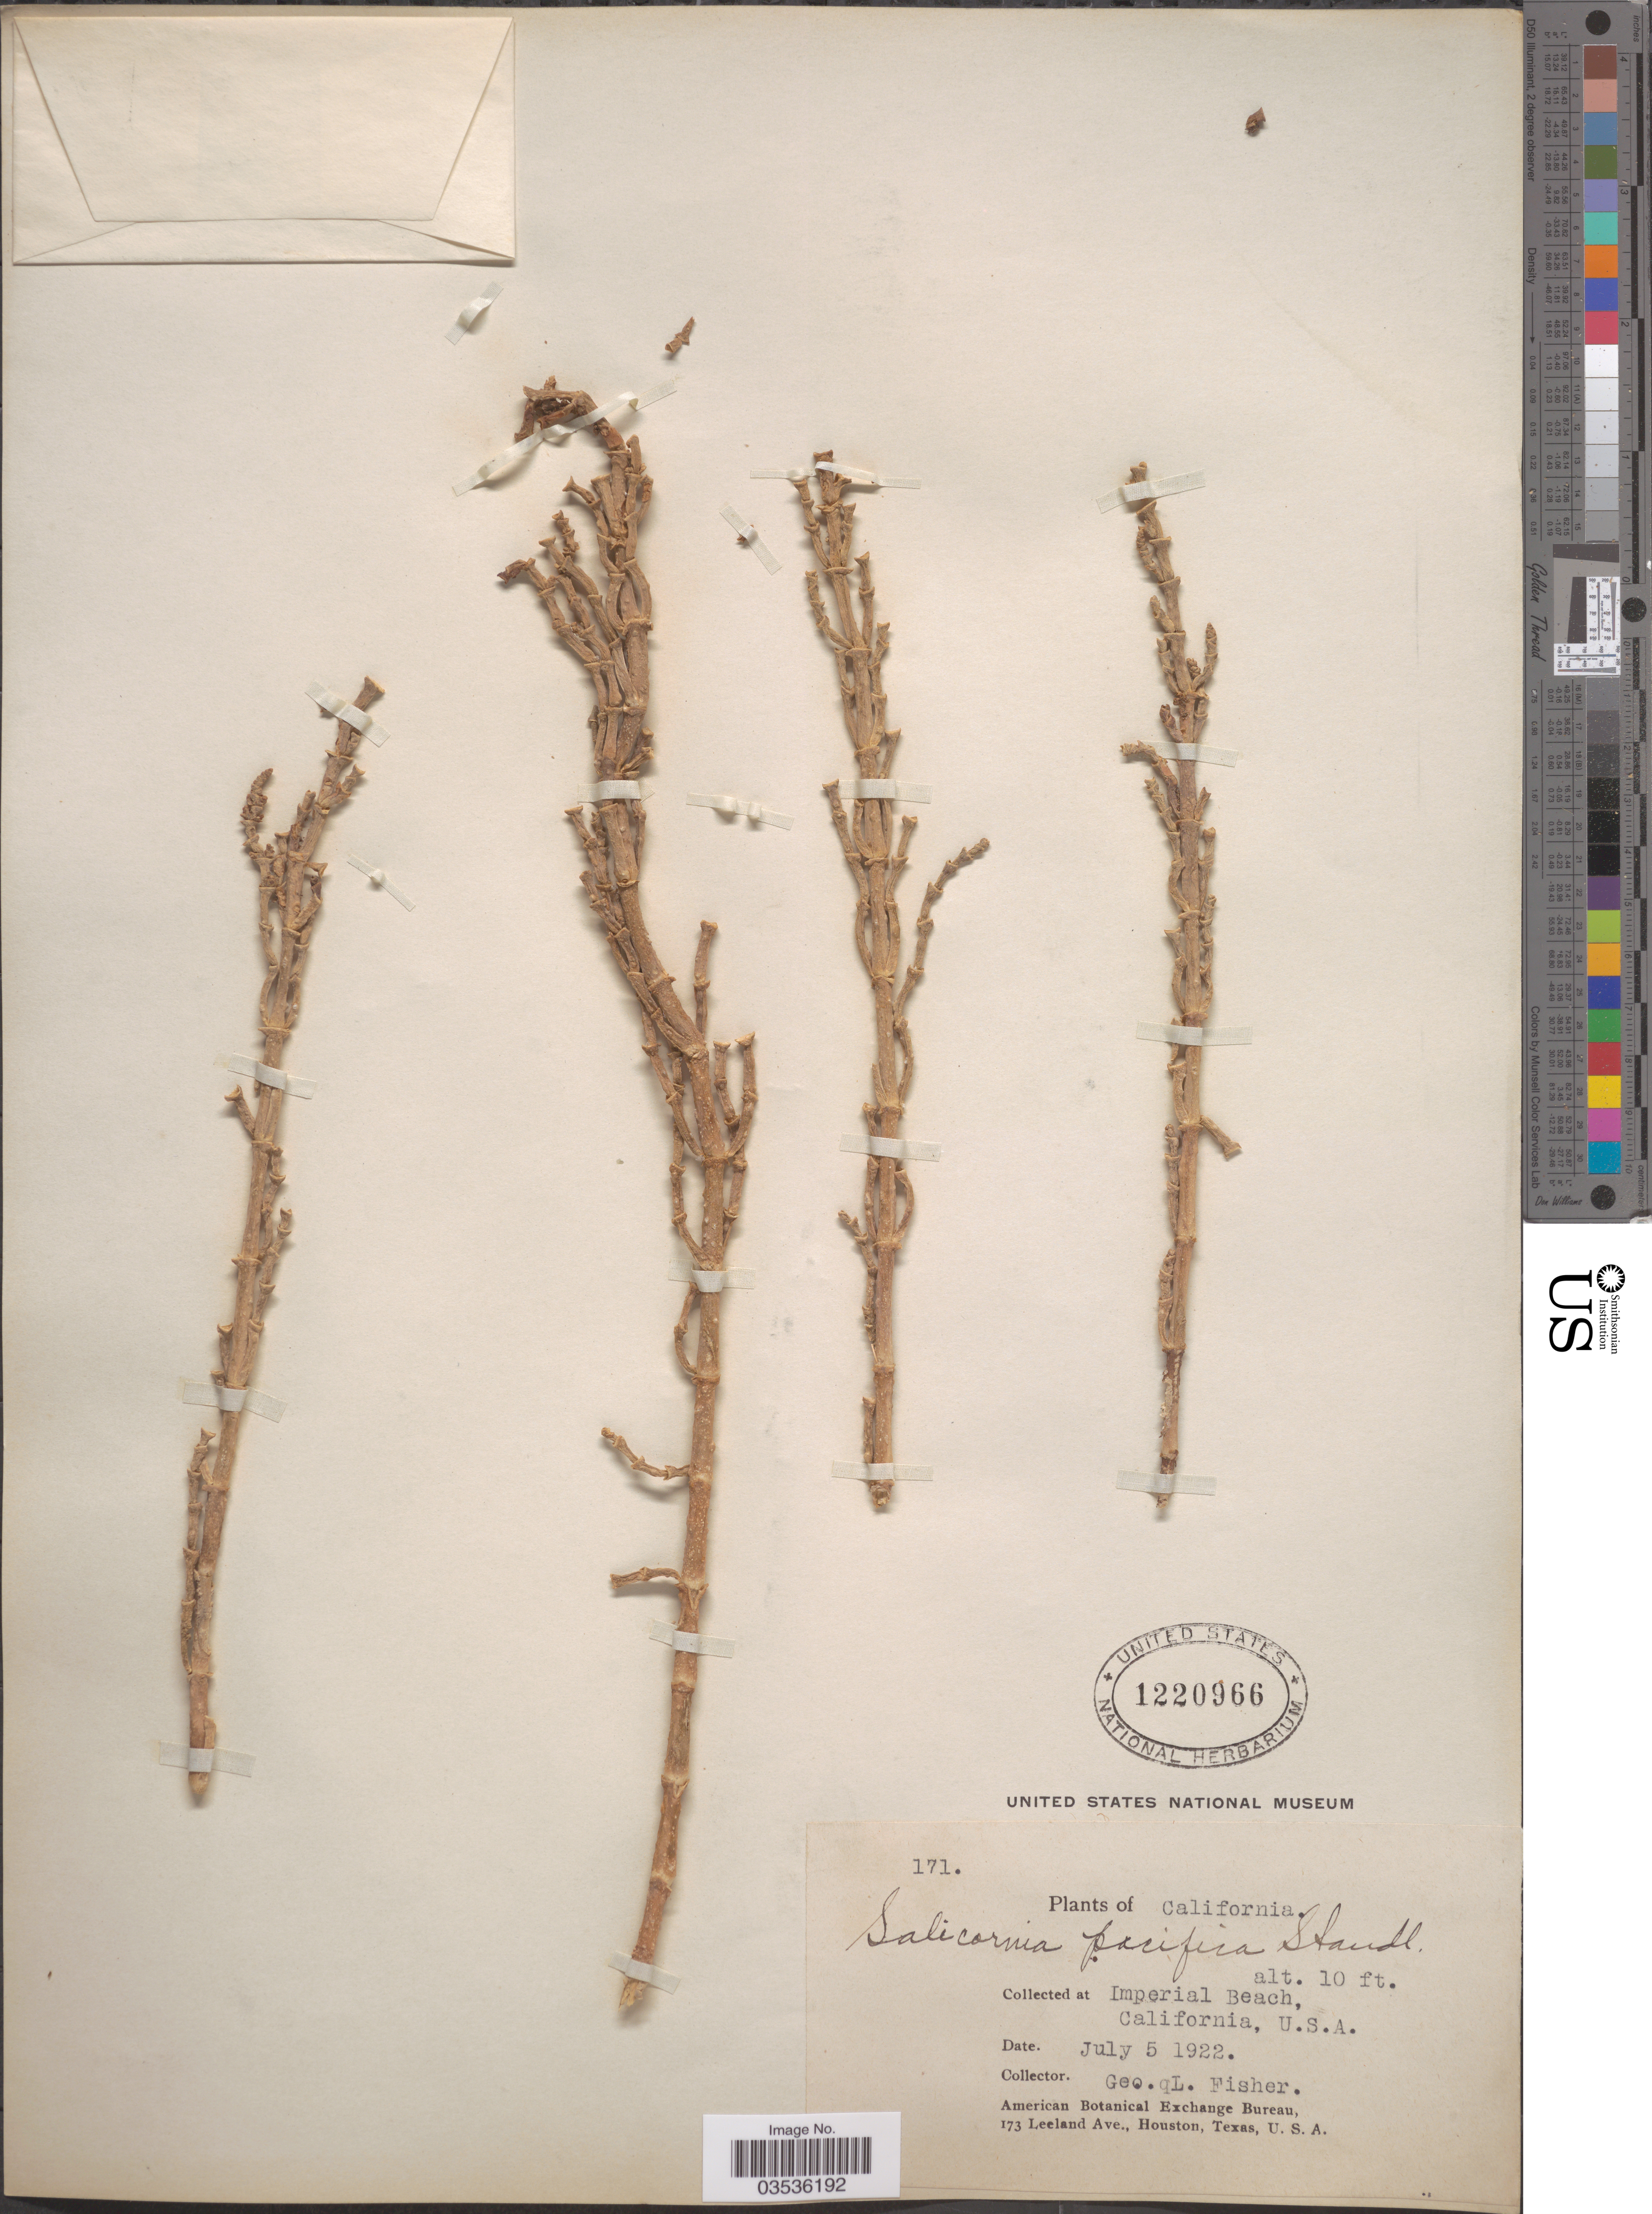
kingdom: Plantae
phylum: Tracheophyta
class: Magnoliopsida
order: Caryophyllales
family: Amaranthaceae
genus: Salicornia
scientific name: Salicornia pacifica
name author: Standl.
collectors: G. L. Fisher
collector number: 171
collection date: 1922-07-05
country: United States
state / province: California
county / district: Imperial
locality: Imperial Beach.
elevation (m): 3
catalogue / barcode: US 1220966